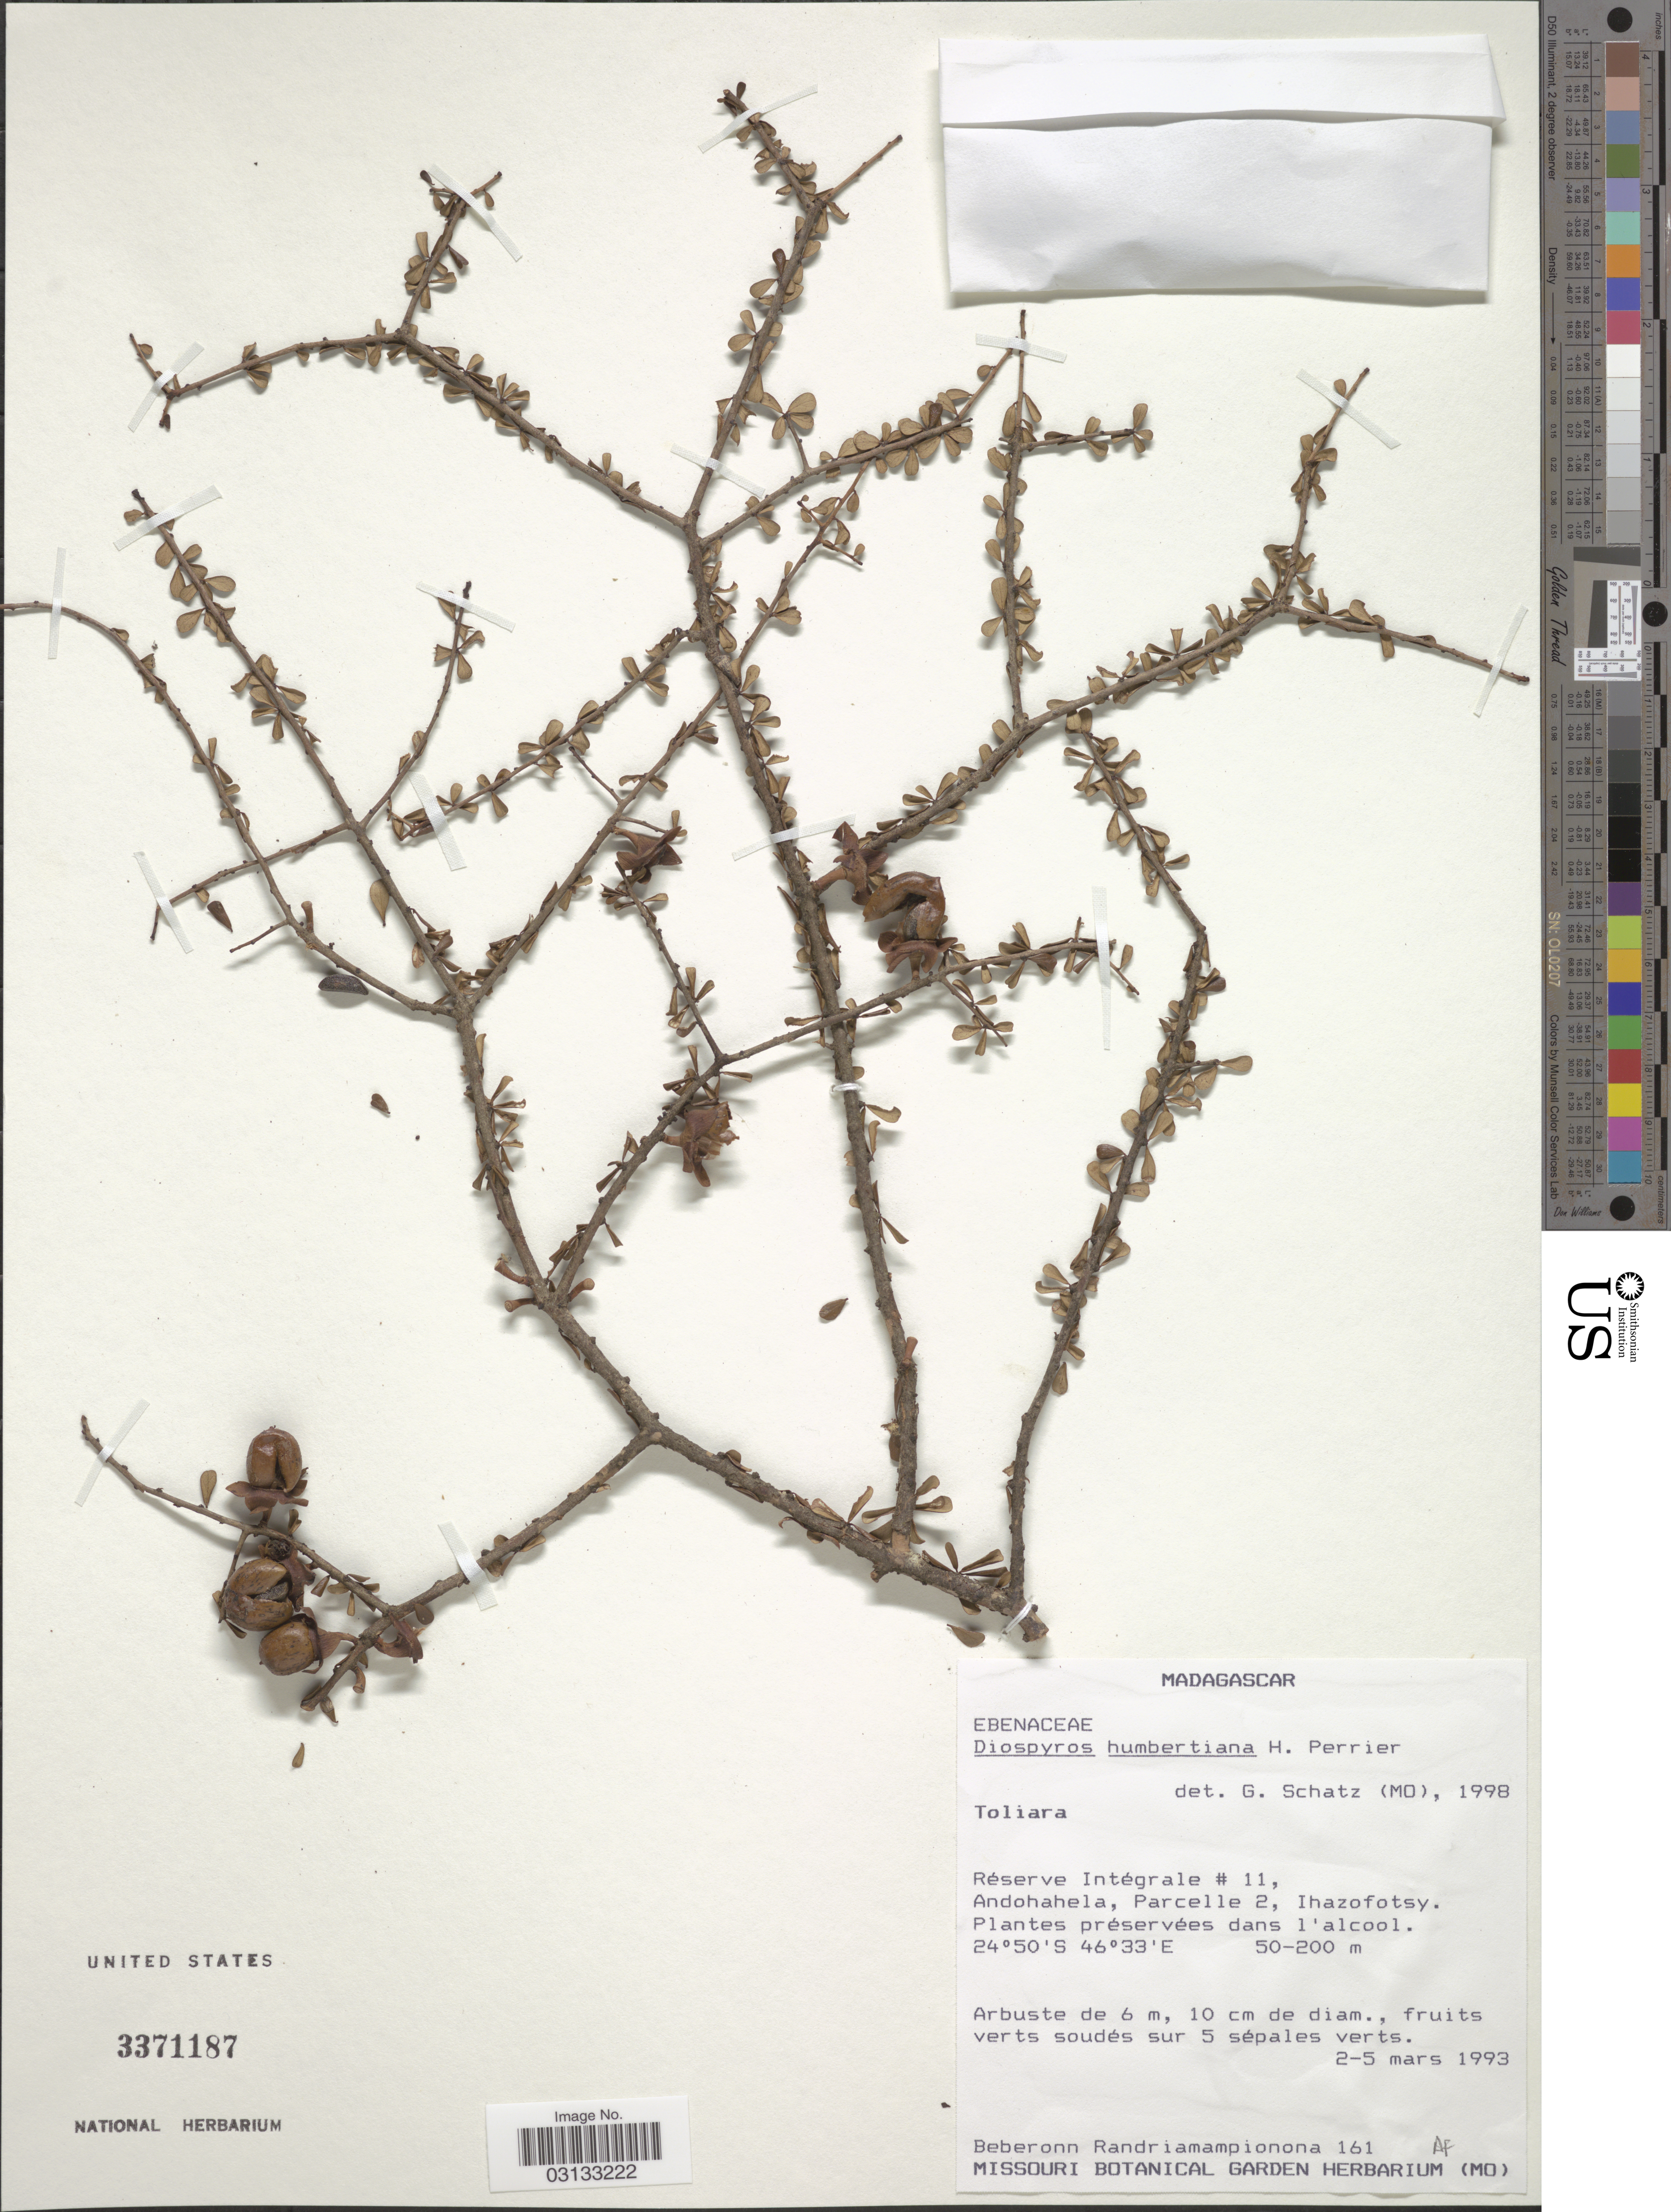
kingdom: Plantae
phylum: Tracheophyta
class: Magnoliopsida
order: Ericales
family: Ebenaceae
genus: Diospyros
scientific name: Diospyros humbertiana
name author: H. Perrier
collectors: B. Randriamampionona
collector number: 161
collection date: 1993-03-02/1993-03-05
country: Madagascar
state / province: Anosy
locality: Réserve Intégrale #11, Andohahela, Parcelle 2 Ihazofotsy.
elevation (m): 50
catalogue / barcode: US 3371187